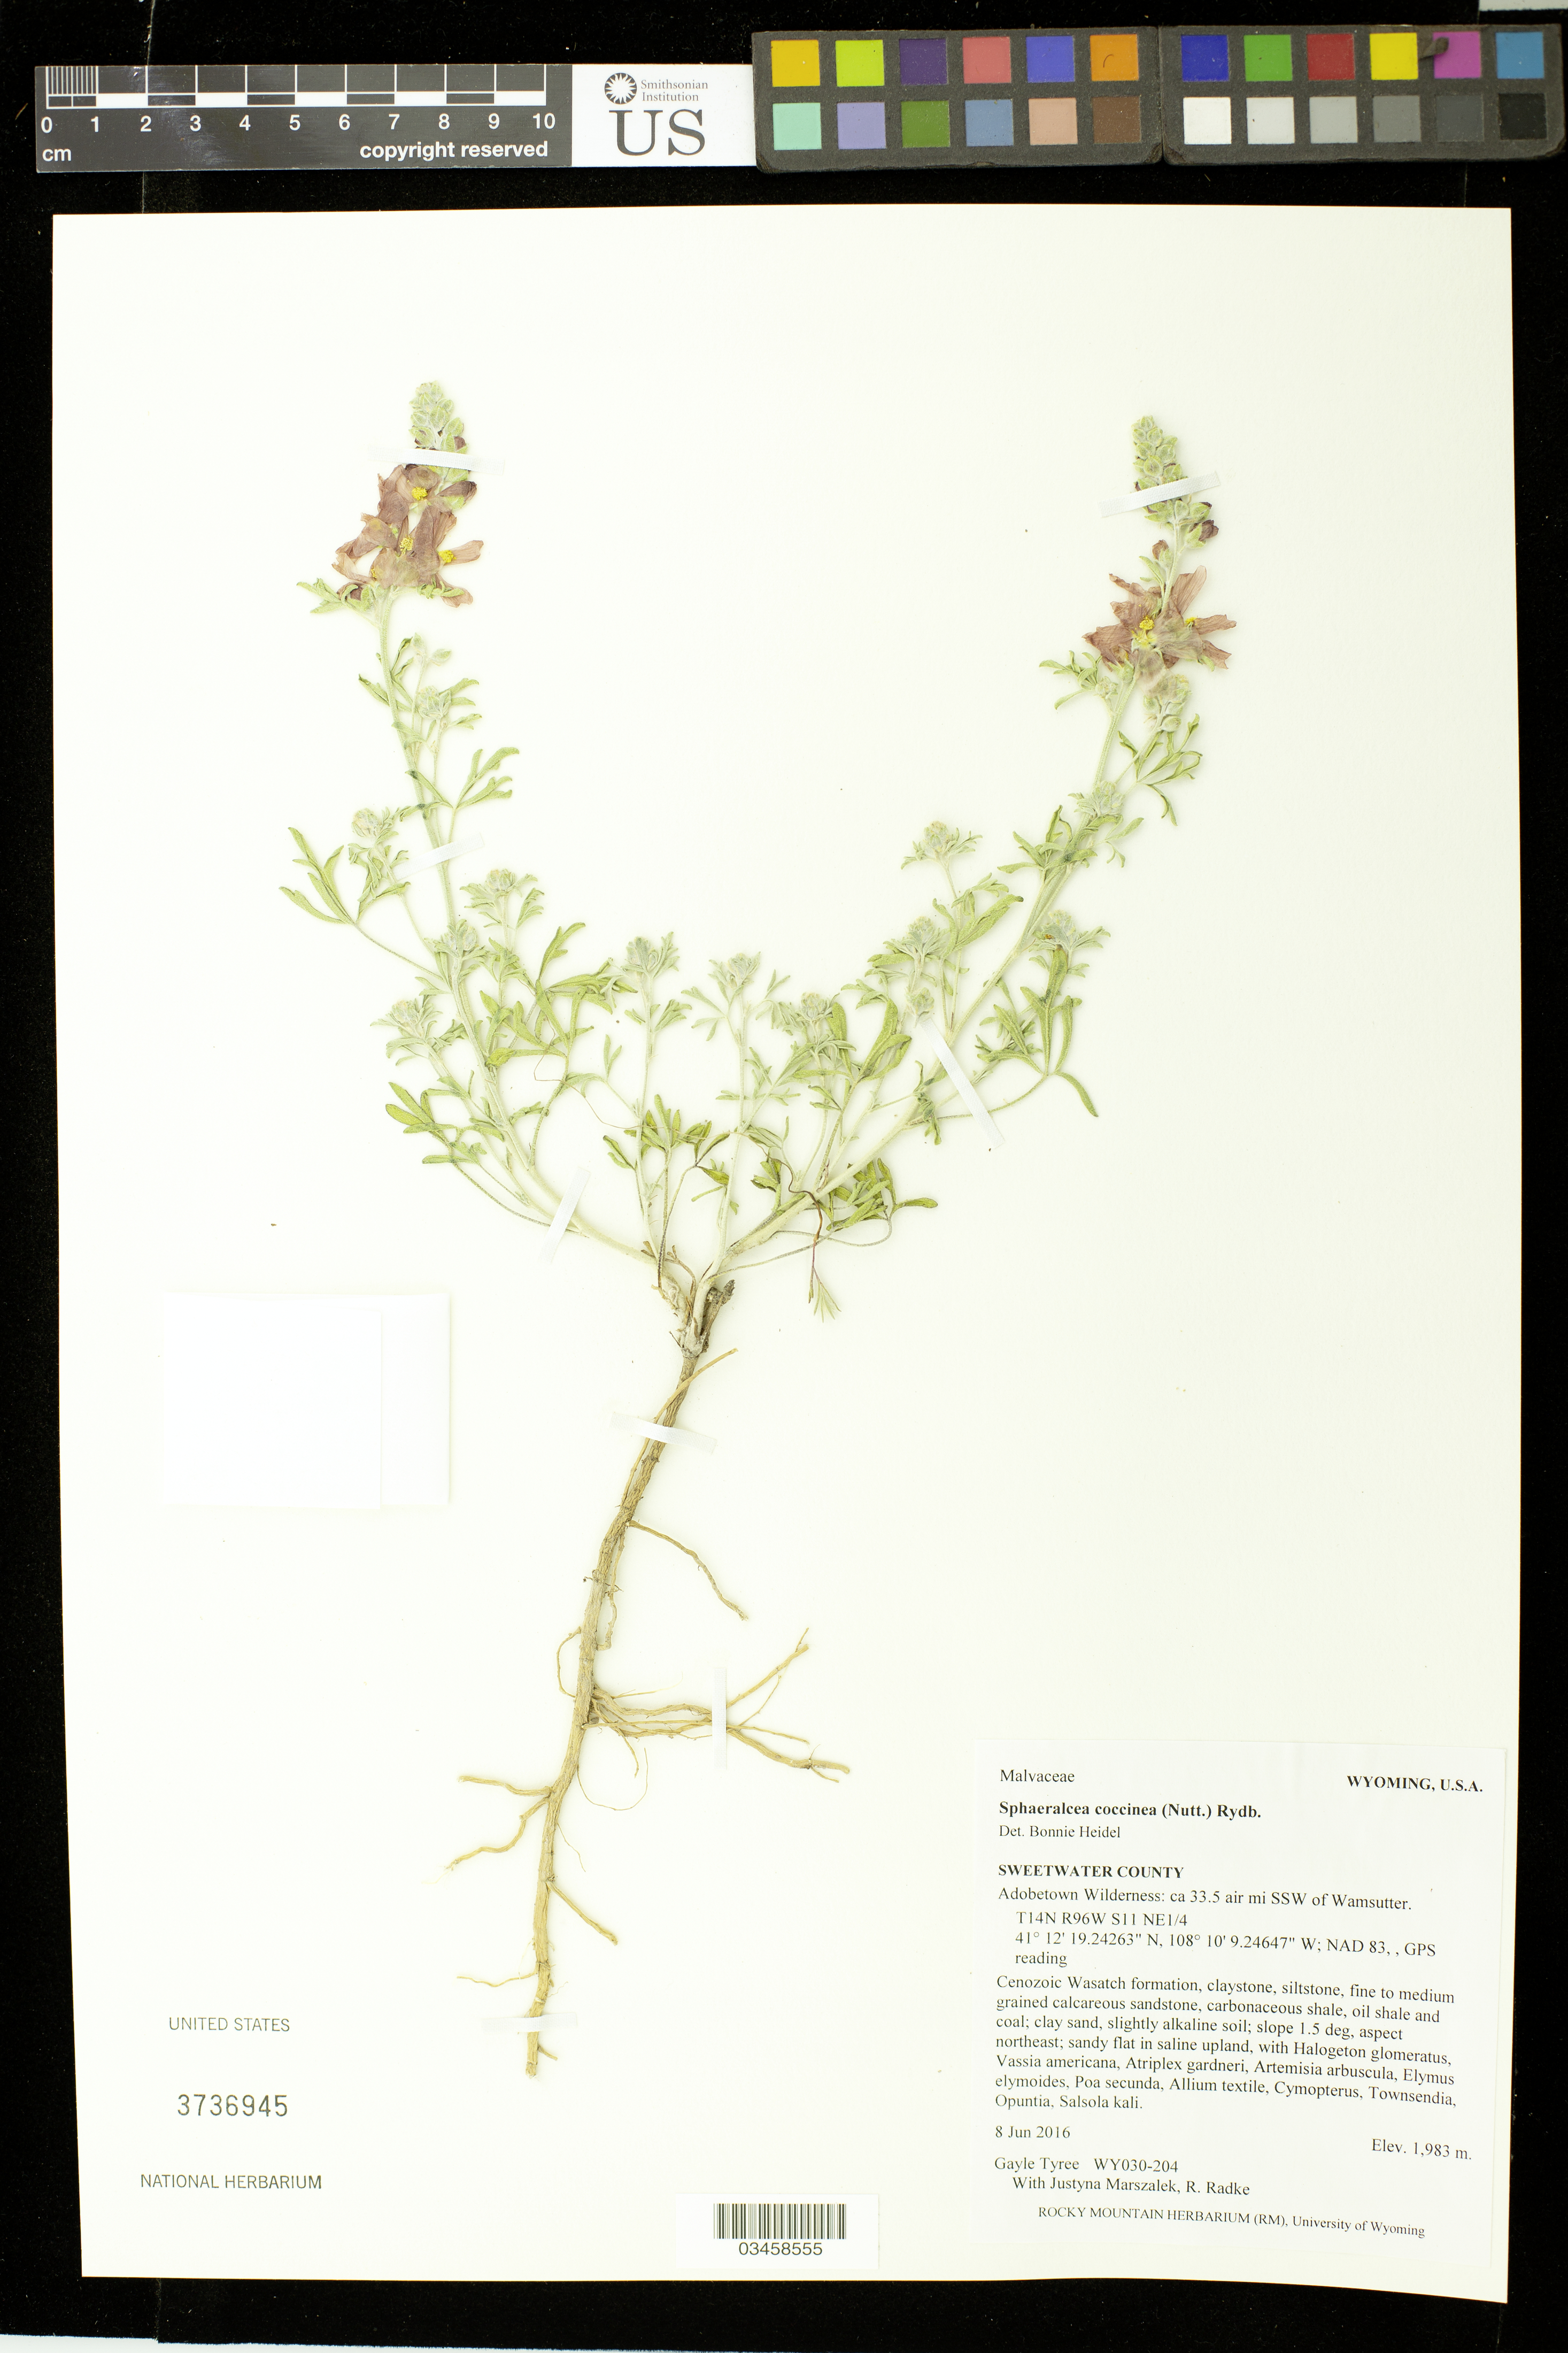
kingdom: Plantae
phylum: Tracheophyta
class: Magnoliopsida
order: Malvales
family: Malvaceae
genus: Sphaeralcea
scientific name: Sphaeralcea coccinea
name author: (Nutt.) Rydb.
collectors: G. Tyree, J. Marszalek & R. Radke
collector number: WY030-204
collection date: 2016-06-08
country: United States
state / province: Wyoming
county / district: Sweetwater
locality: Adobetown Wilderness, 33.5 air mi. SSW of Wamsutter, T14N R96W S11 NE1/4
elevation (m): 1983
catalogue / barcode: US 3736945